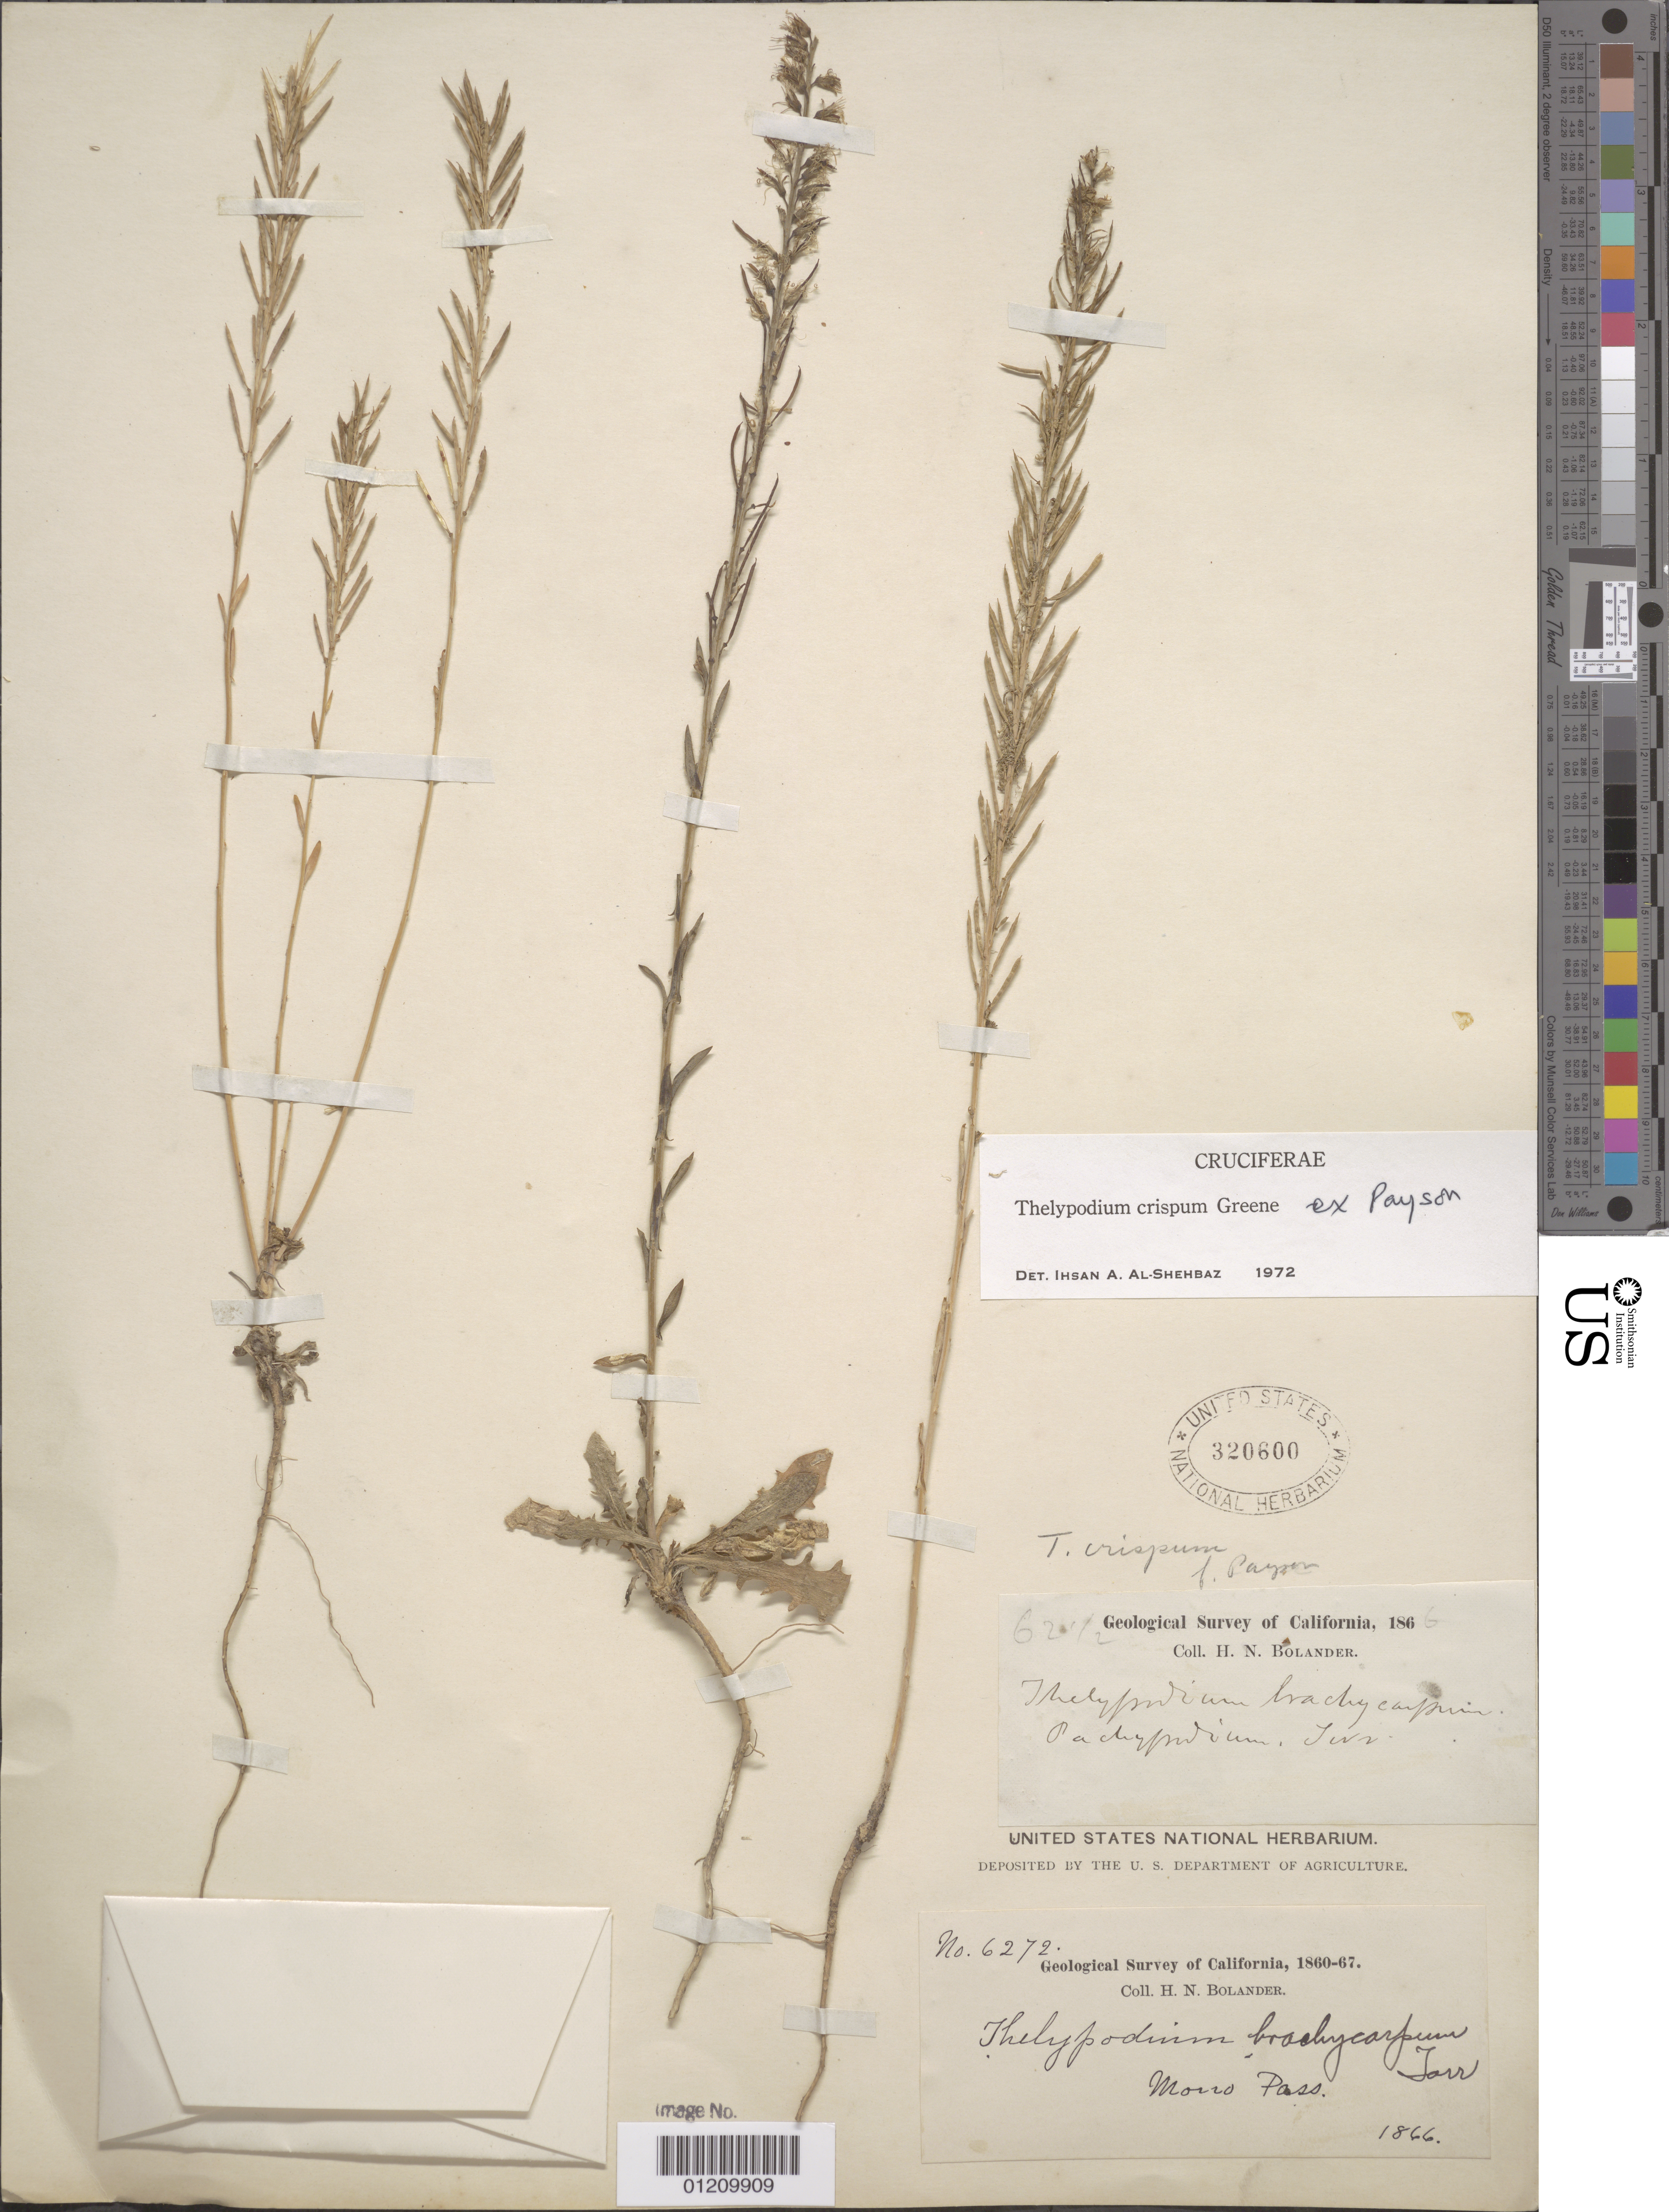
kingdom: Plantae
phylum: Tracheophyta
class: Magnoliopsida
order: Brassicales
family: Brassicaceae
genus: Thelypodium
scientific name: Thelypodium crispum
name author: Greene ex Payson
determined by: Al-Shehbaz, I. A., (MO), Missouri Botanical Garden (UNITED STATES)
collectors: H. Bolander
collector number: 6272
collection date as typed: Apr 1866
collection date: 1866-04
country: United States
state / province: California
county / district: Mono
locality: Mono Pass.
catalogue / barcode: US 320600